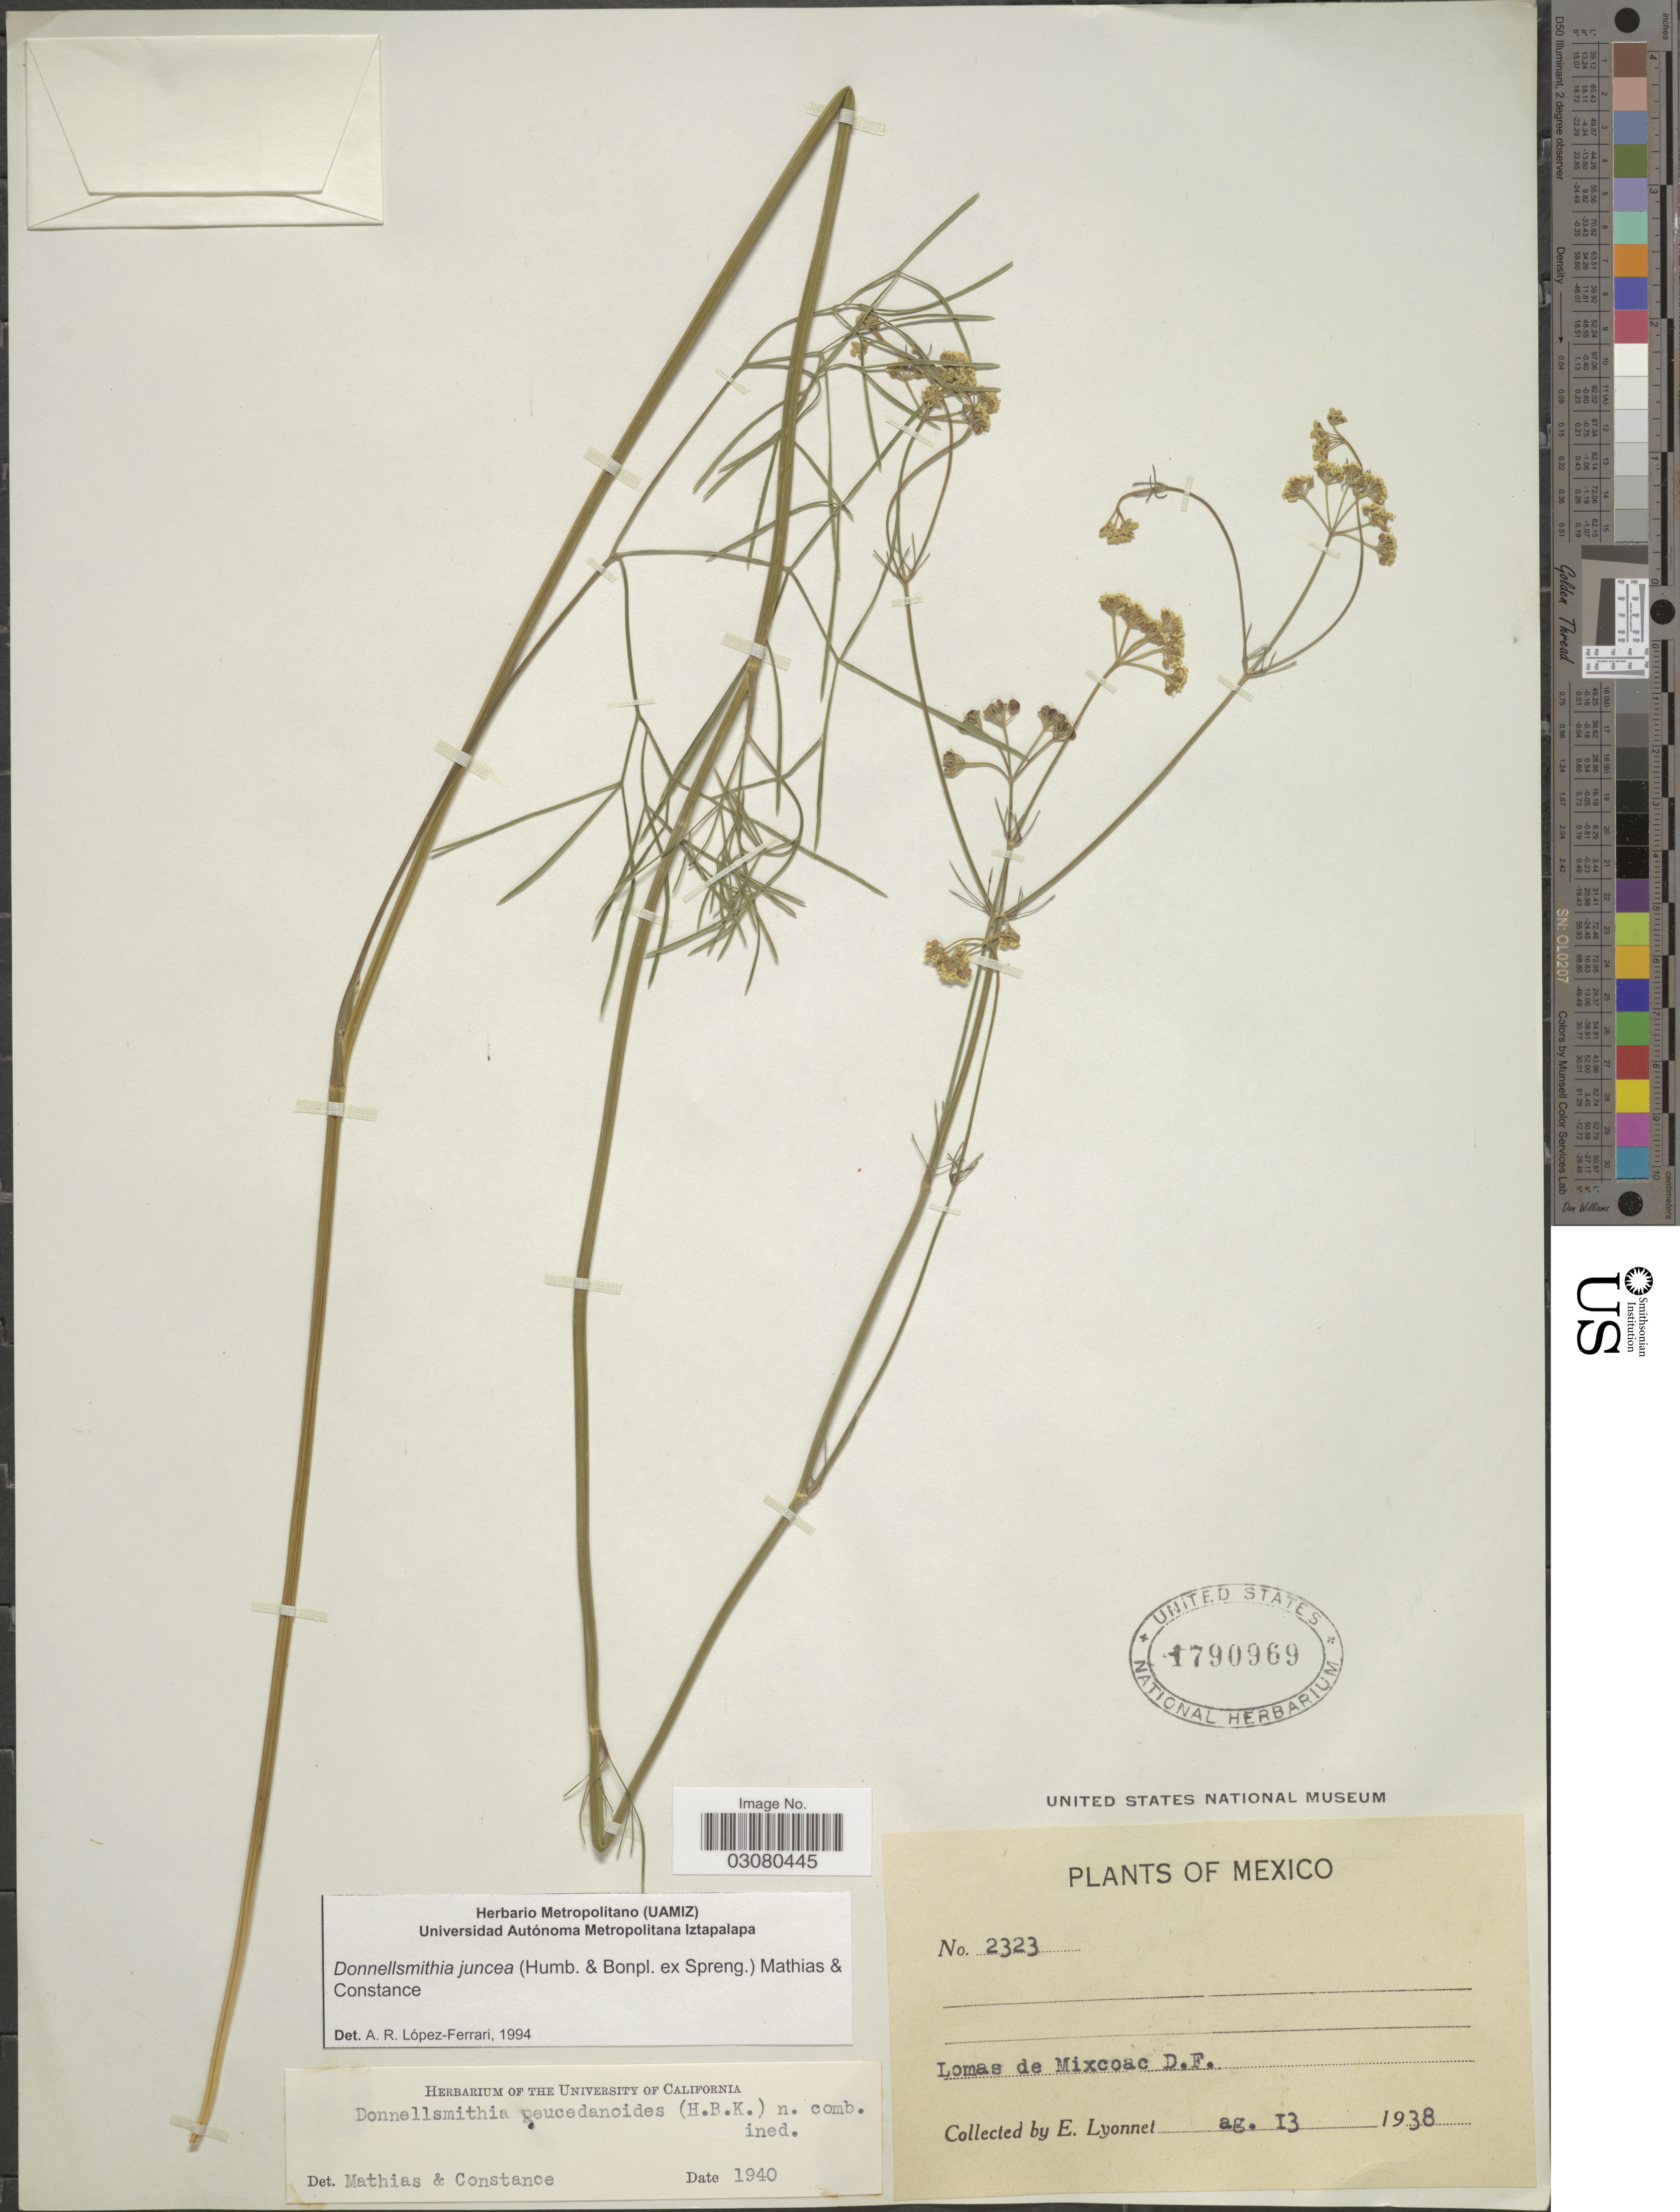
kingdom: Plantae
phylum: Tracheophyta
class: Magnoliopsida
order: Apiales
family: Apiaceae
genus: Donnellsmithia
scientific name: Donnellsmithia juncea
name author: (Humb. & Bonpl. ex Spreng.) Mathias & Constance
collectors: E. Lyonnet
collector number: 2323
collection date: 1938-08-13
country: Mexico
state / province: Distrito Federal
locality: Lomas de Mixcoac D.F.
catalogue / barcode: US 1790969